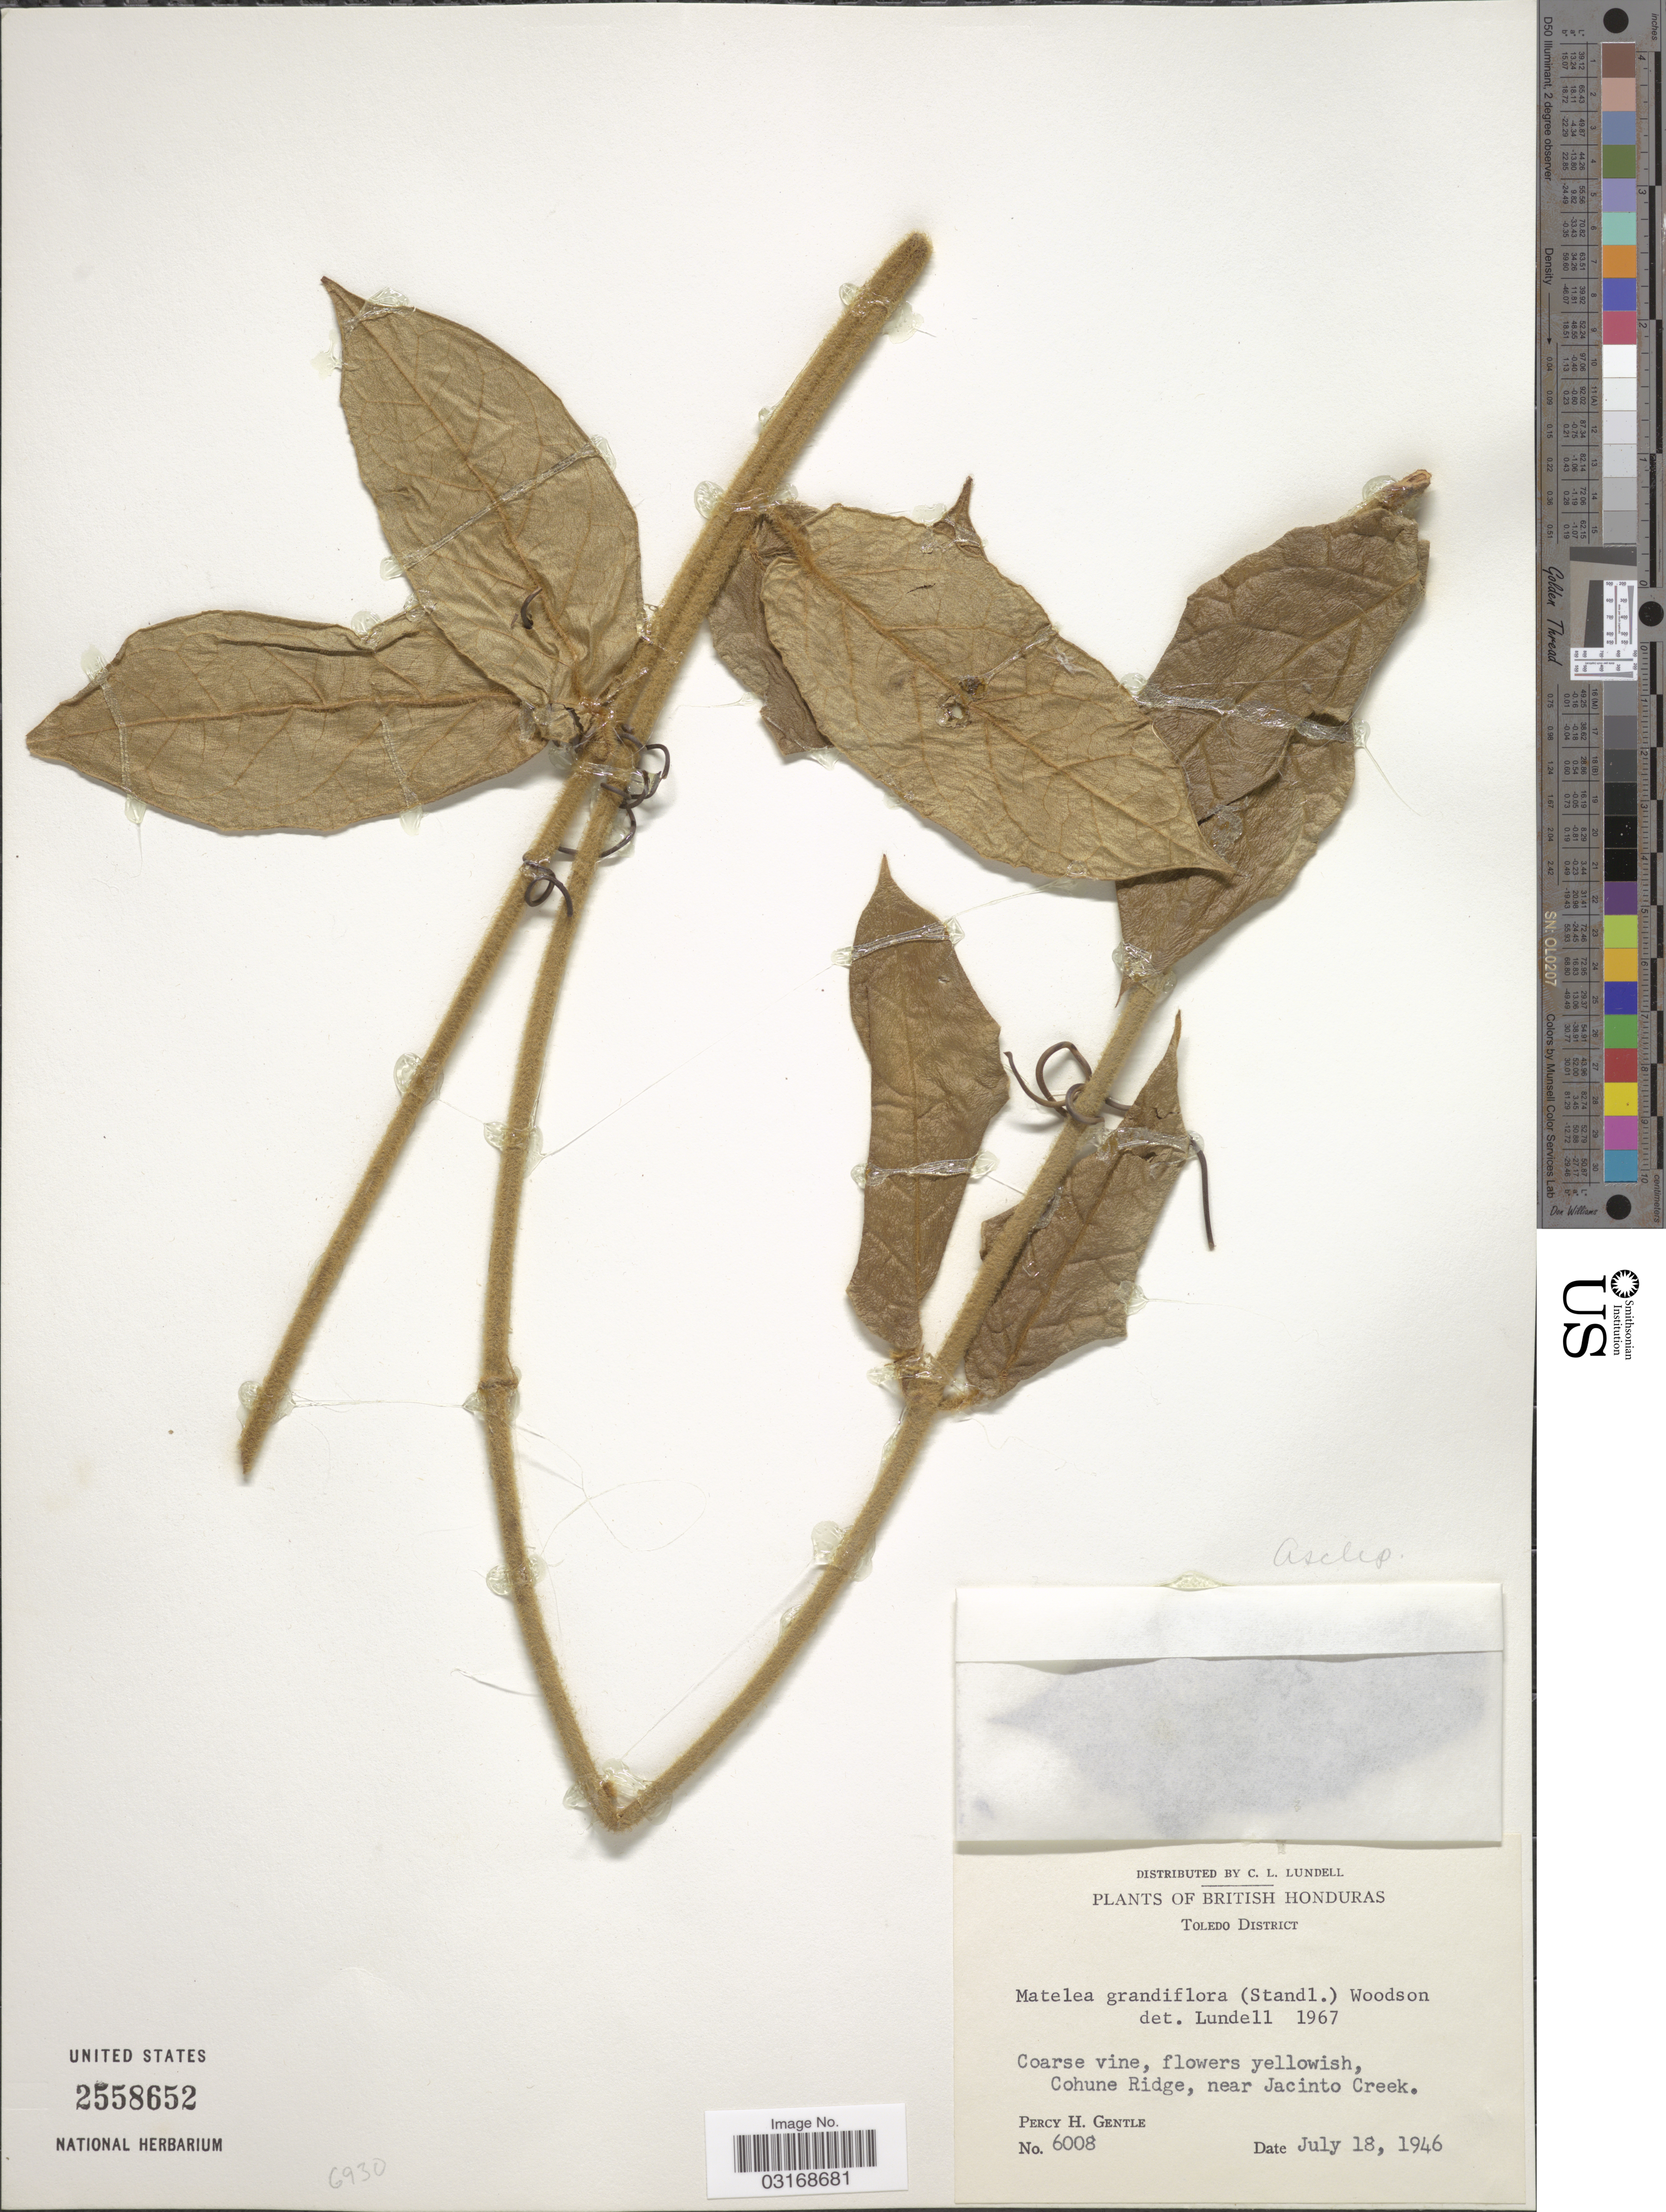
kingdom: Plantae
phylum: Tracheophyta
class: Magnoliopsida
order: Gentianales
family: Apocynaceae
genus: Matelea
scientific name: Matelea grandiflora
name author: Woodson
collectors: P. H. Gentle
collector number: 6008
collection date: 1946-07-18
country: Belize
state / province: Toledo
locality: British Honduras. Toledo District. Cohune Ridge, near Jacinto Creek.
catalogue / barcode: US 2558652